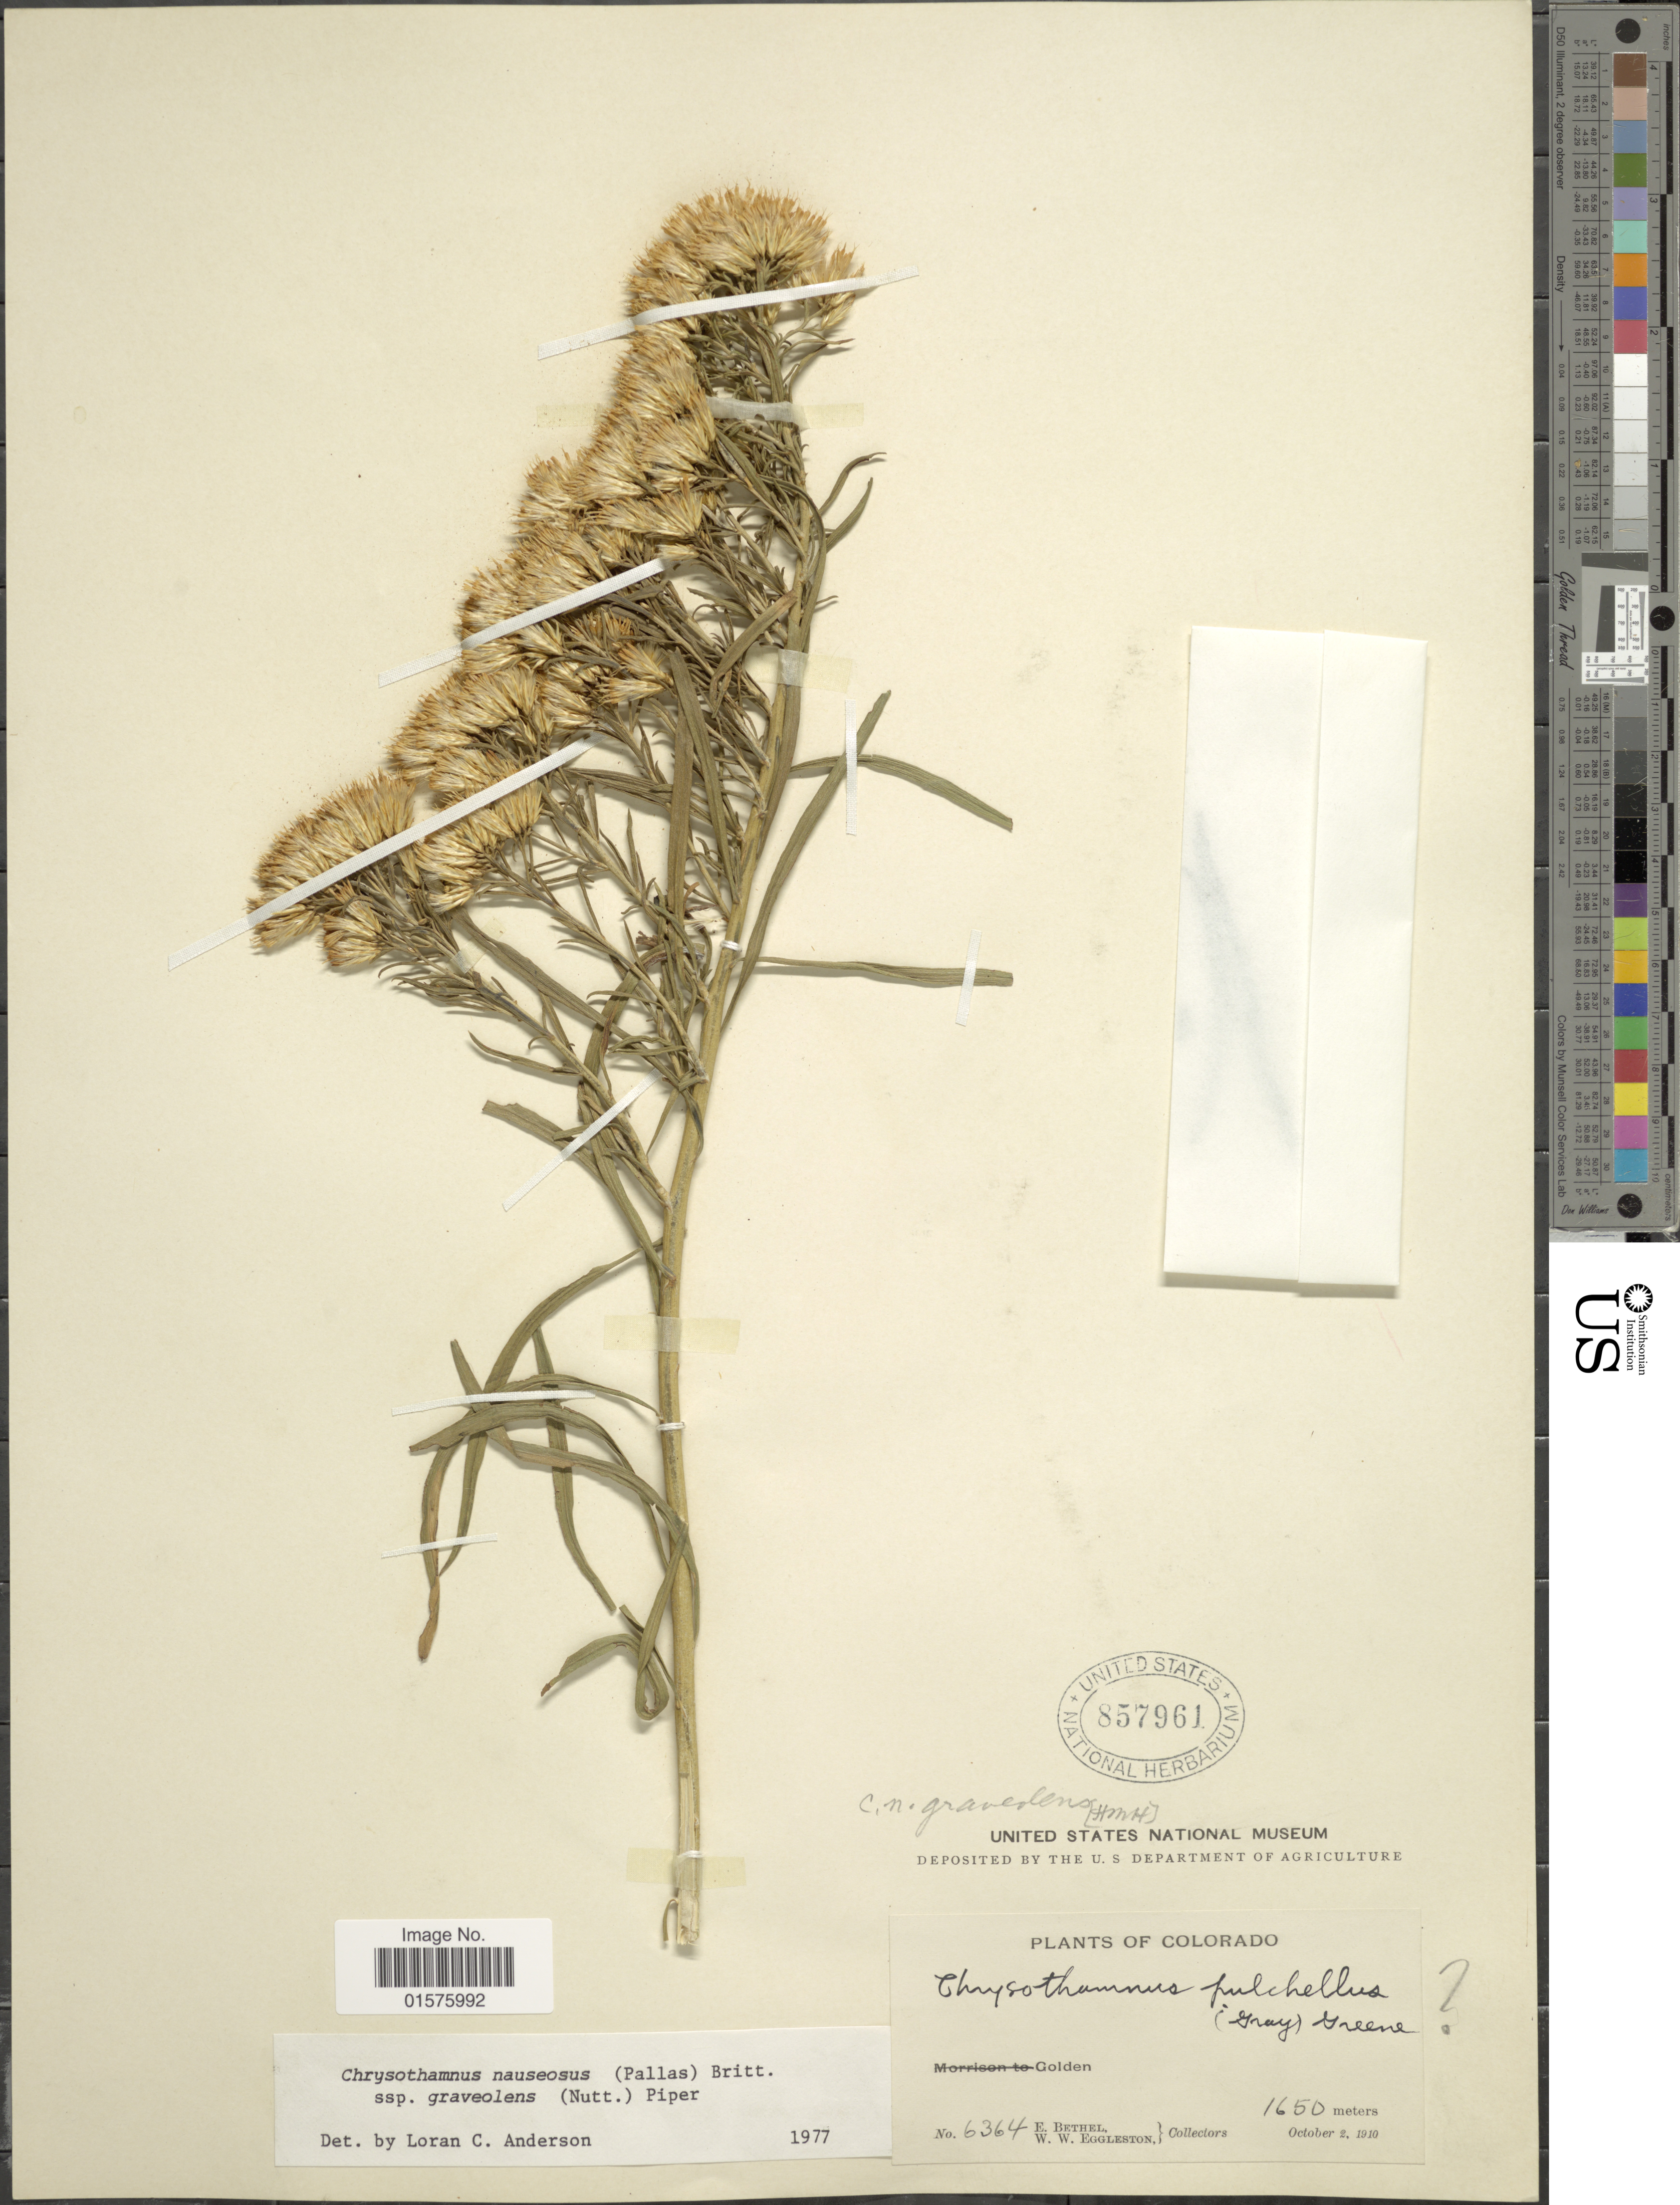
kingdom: Plantae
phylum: Tracheophyta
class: Magnoliopsida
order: Asterales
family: Asteraceae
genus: Ericameria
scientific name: Ericameria nauseosa var. graveolens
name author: (Nutt.) Reveal & Schuyler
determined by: Urbatsch, Lowell E., Curator (LSU), Louisiana State University (UNITED STATES)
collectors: E. Bethel & W. W. Eggleston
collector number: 6364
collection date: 1910-10-02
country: United States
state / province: Colorado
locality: Golden.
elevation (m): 1650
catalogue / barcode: US 857961